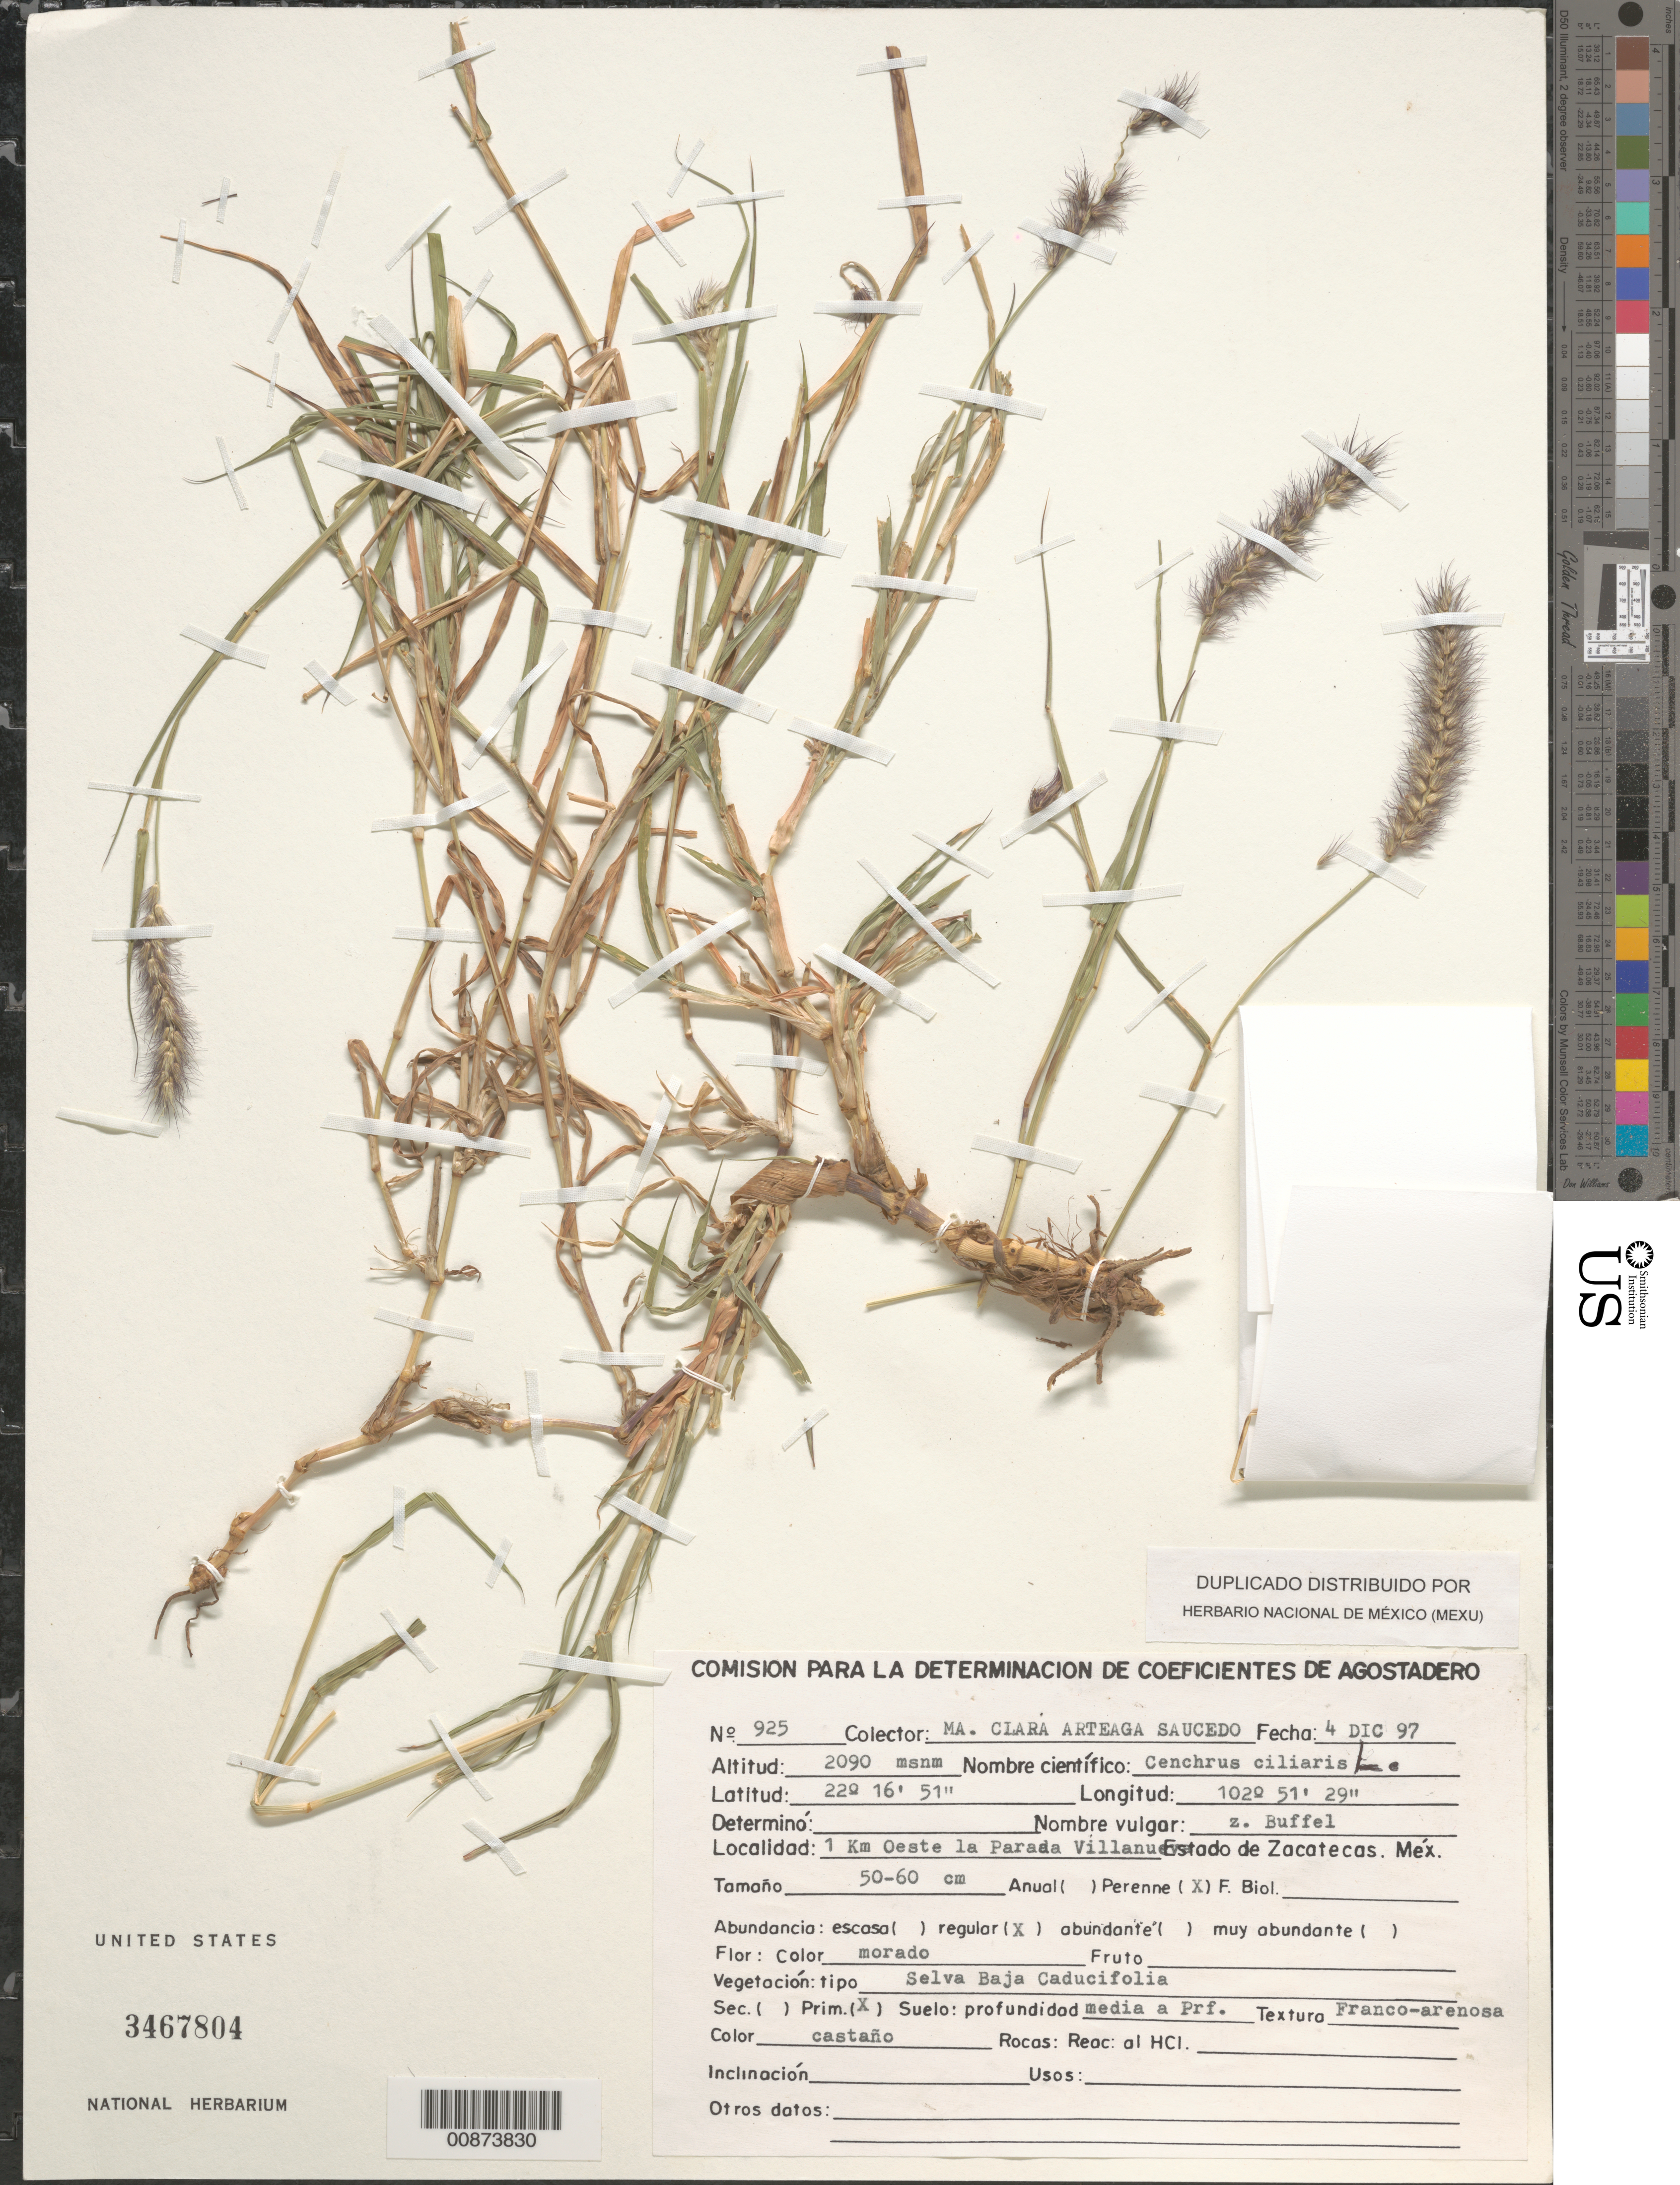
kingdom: Plantae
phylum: Tracheophyta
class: Liliopsida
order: Poales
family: Poaceae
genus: Cenchrus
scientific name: Cenchrus ciliaris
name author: L.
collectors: C. Saucedo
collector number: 925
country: Mexico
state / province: Zacatecas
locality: Oeste la Parada Villanueva.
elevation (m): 2090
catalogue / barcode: US 3467804